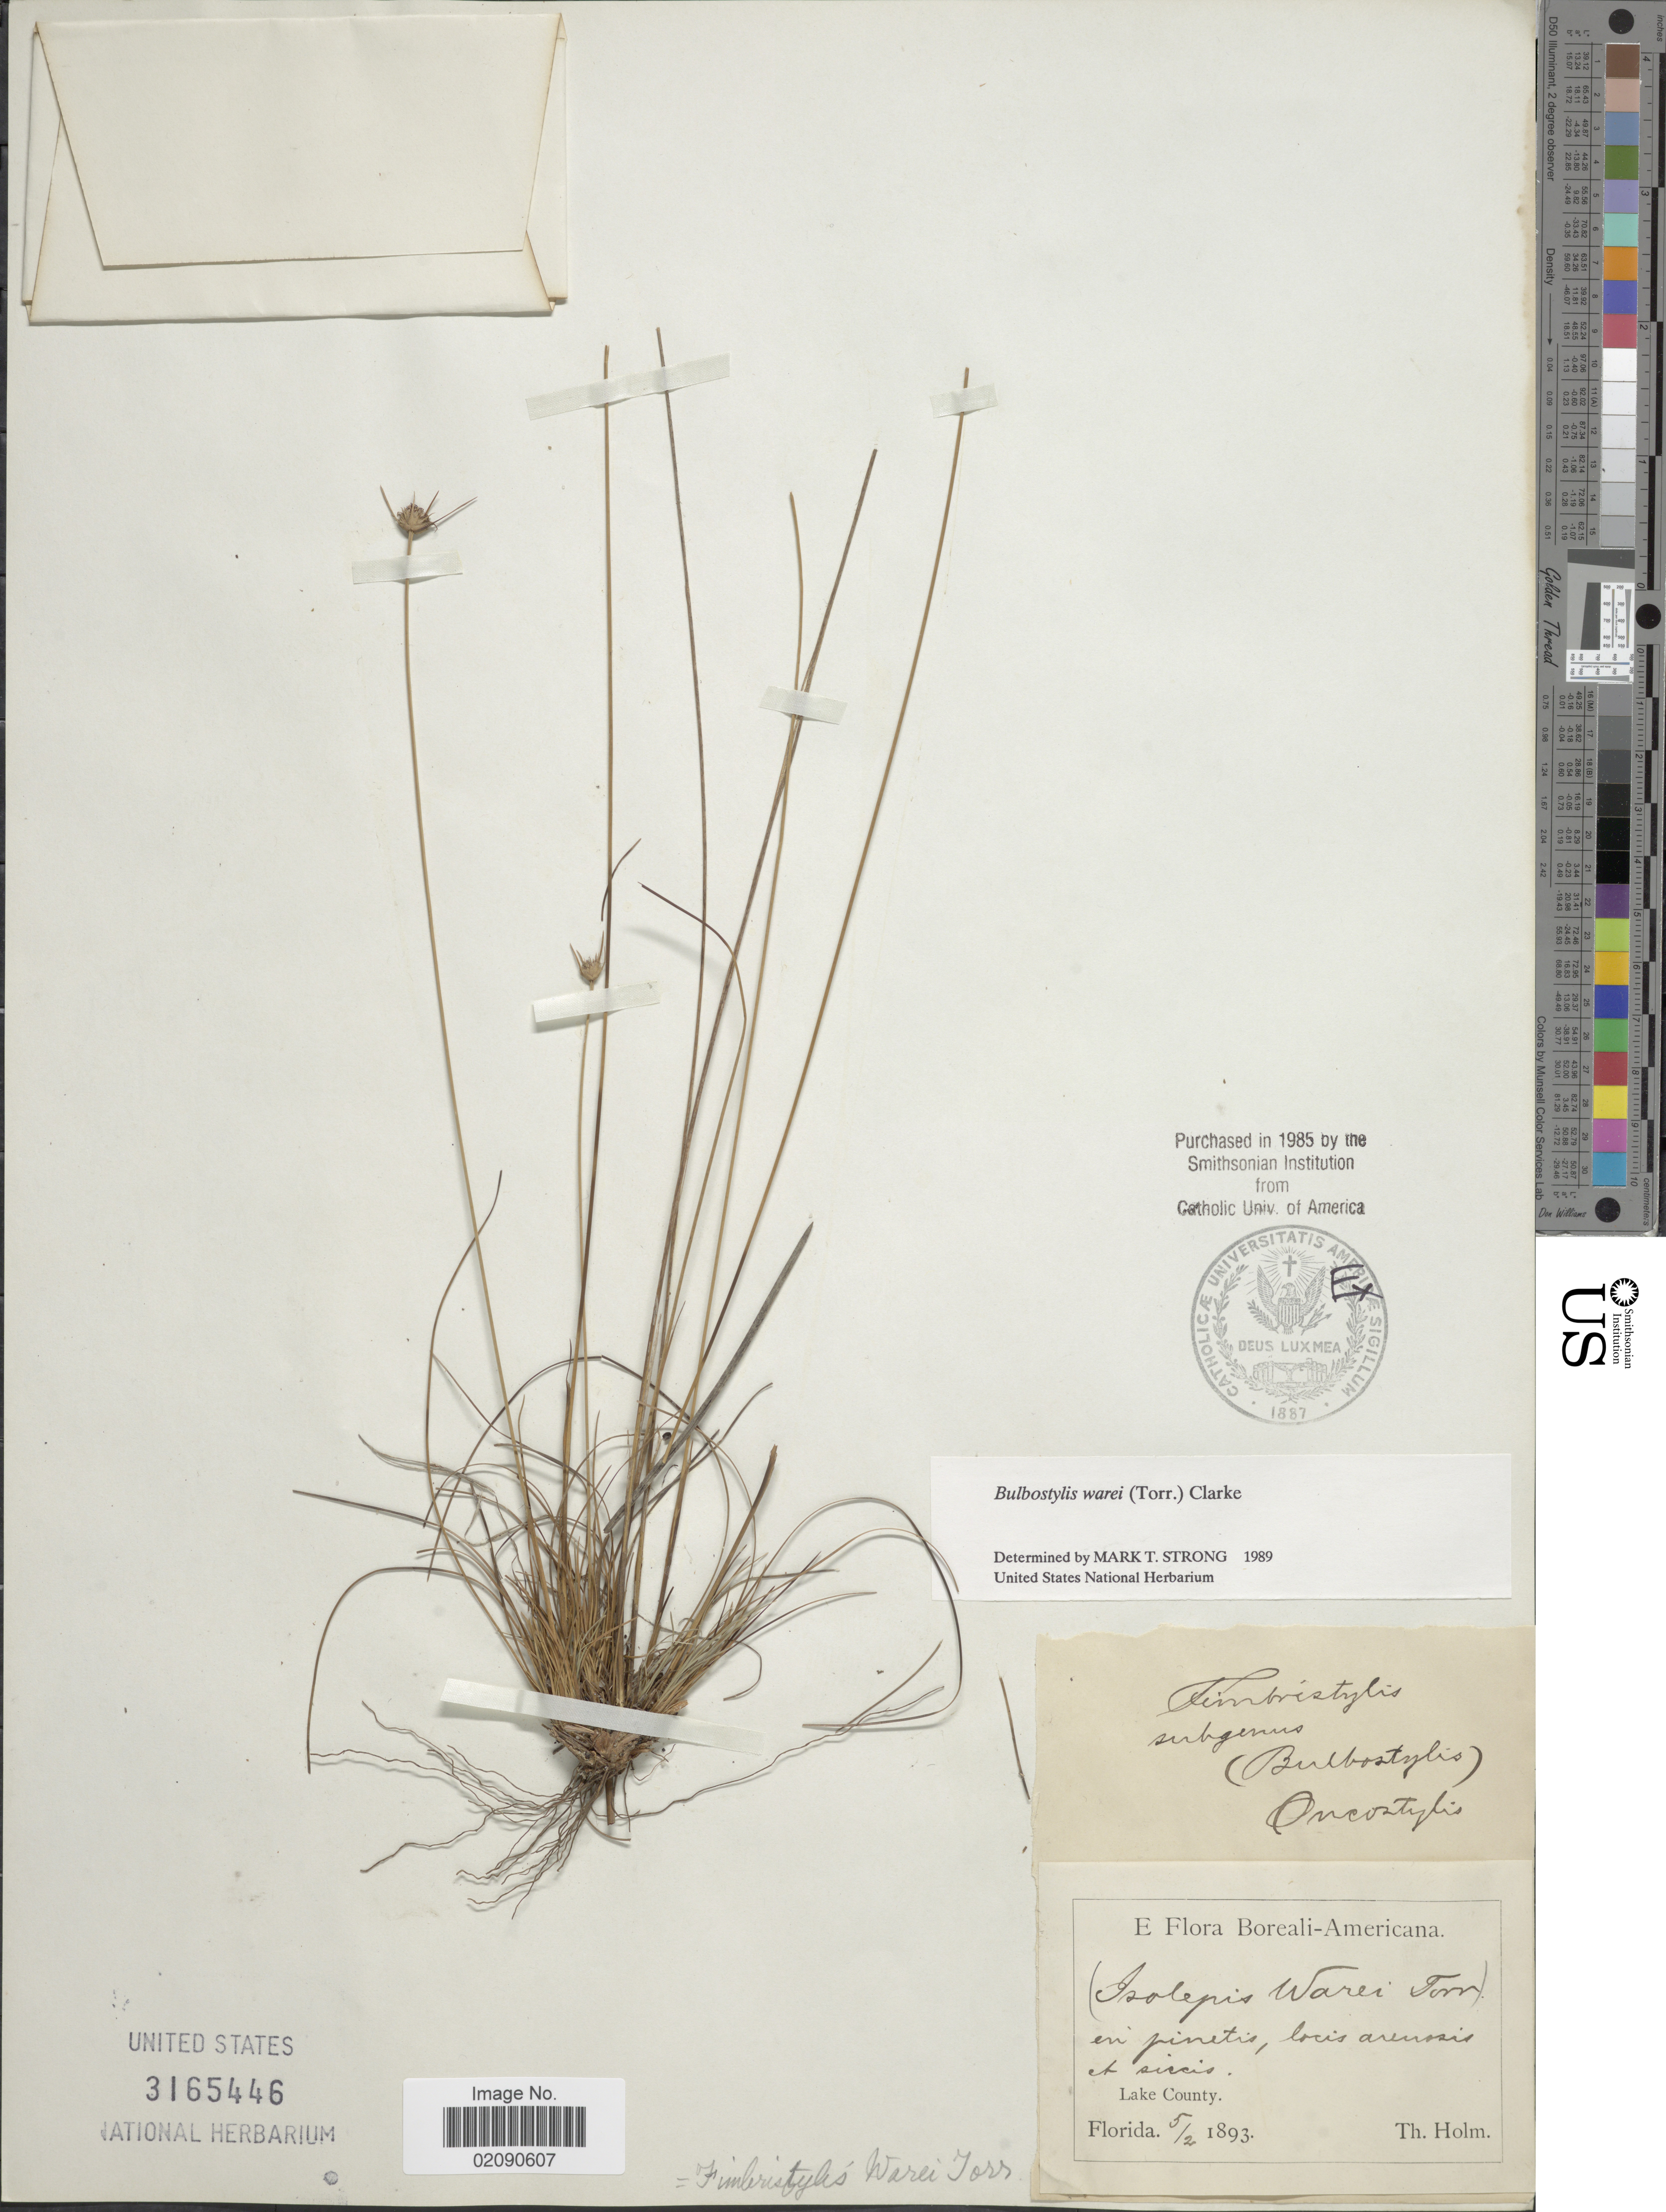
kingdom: Plantae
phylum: Tracheophyta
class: Liliopsida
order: Poales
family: Cyperaceae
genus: Bulbostylis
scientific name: Bulbostylis warei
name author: (Torr.) C.B. Clarke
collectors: T. Holm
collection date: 1893-05-02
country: United States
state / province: Florida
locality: Lake County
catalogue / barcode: US 3165446